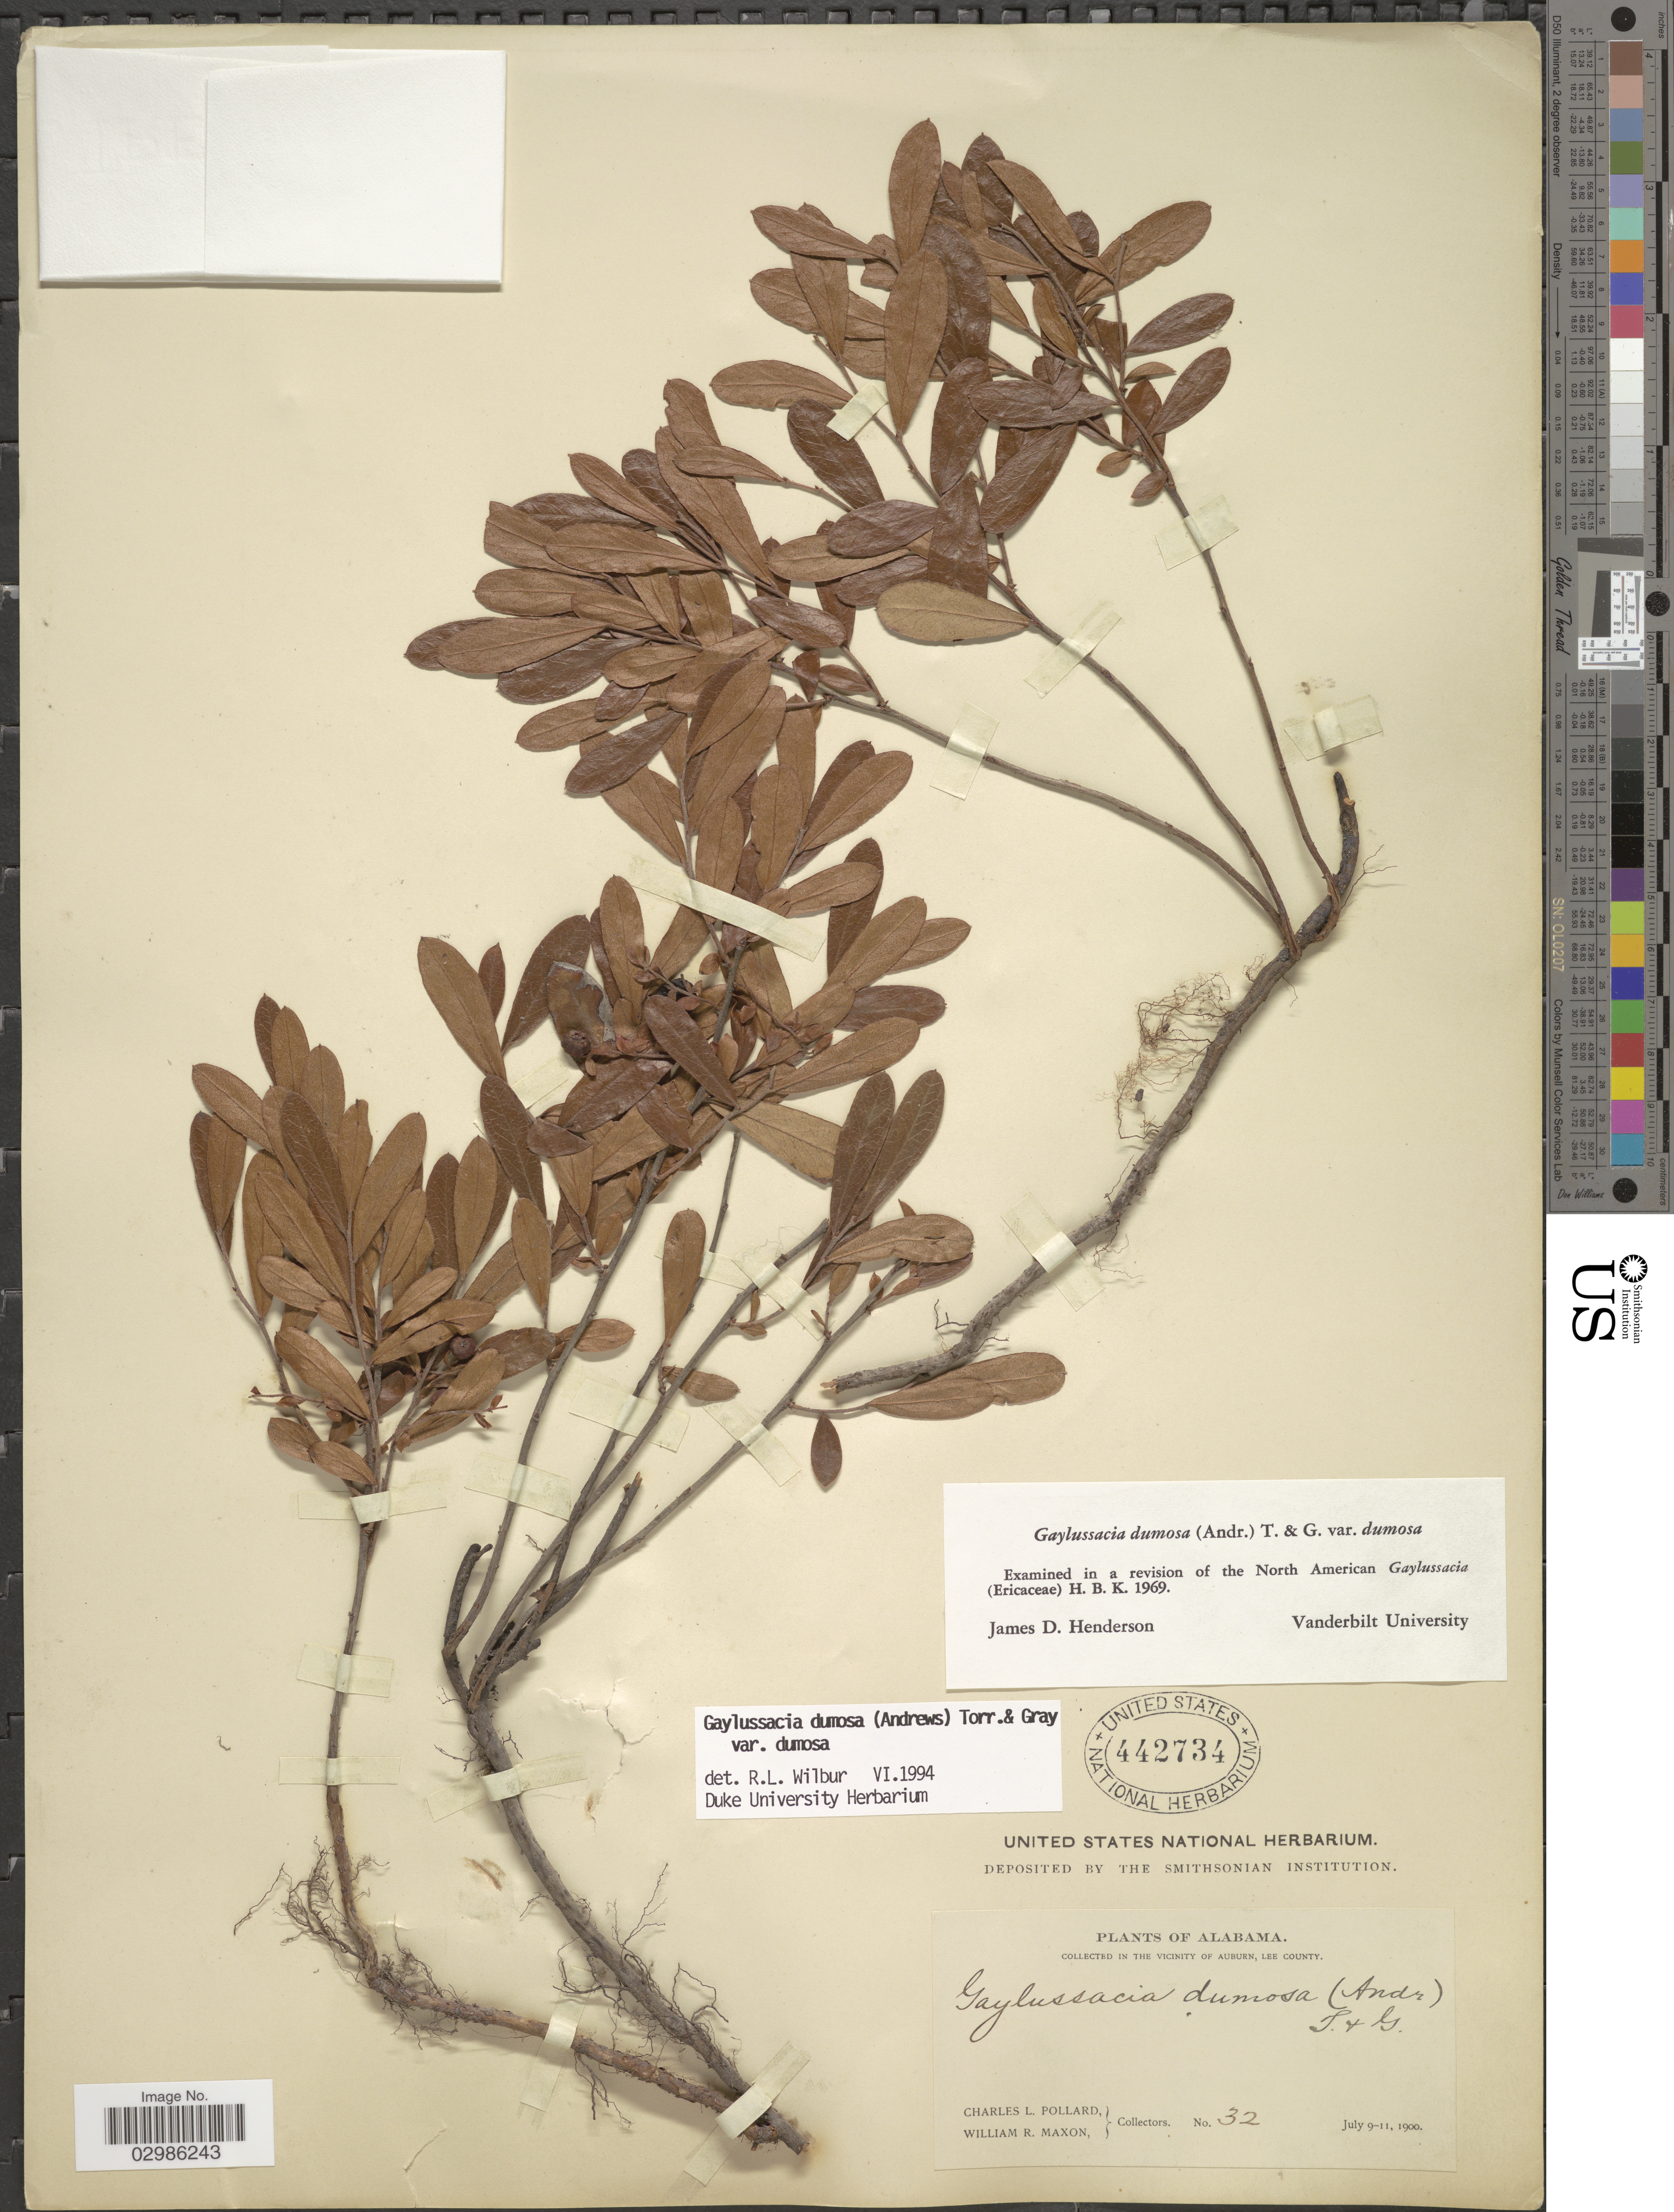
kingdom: Plantae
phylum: Tracheophyta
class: Magnoliopsida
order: Ericales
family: Ericaceae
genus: Gaylussacia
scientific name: Gaylussacia dumosa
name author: (Andrews) Torr. & A. Gray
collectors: C. L. Pollard & W. R. Maxon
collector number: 32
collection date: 1900-07-09/1900-07-11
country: United States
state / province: Alabama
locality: In the vicinity of Auburn, Lee County.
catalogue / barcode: US 442734